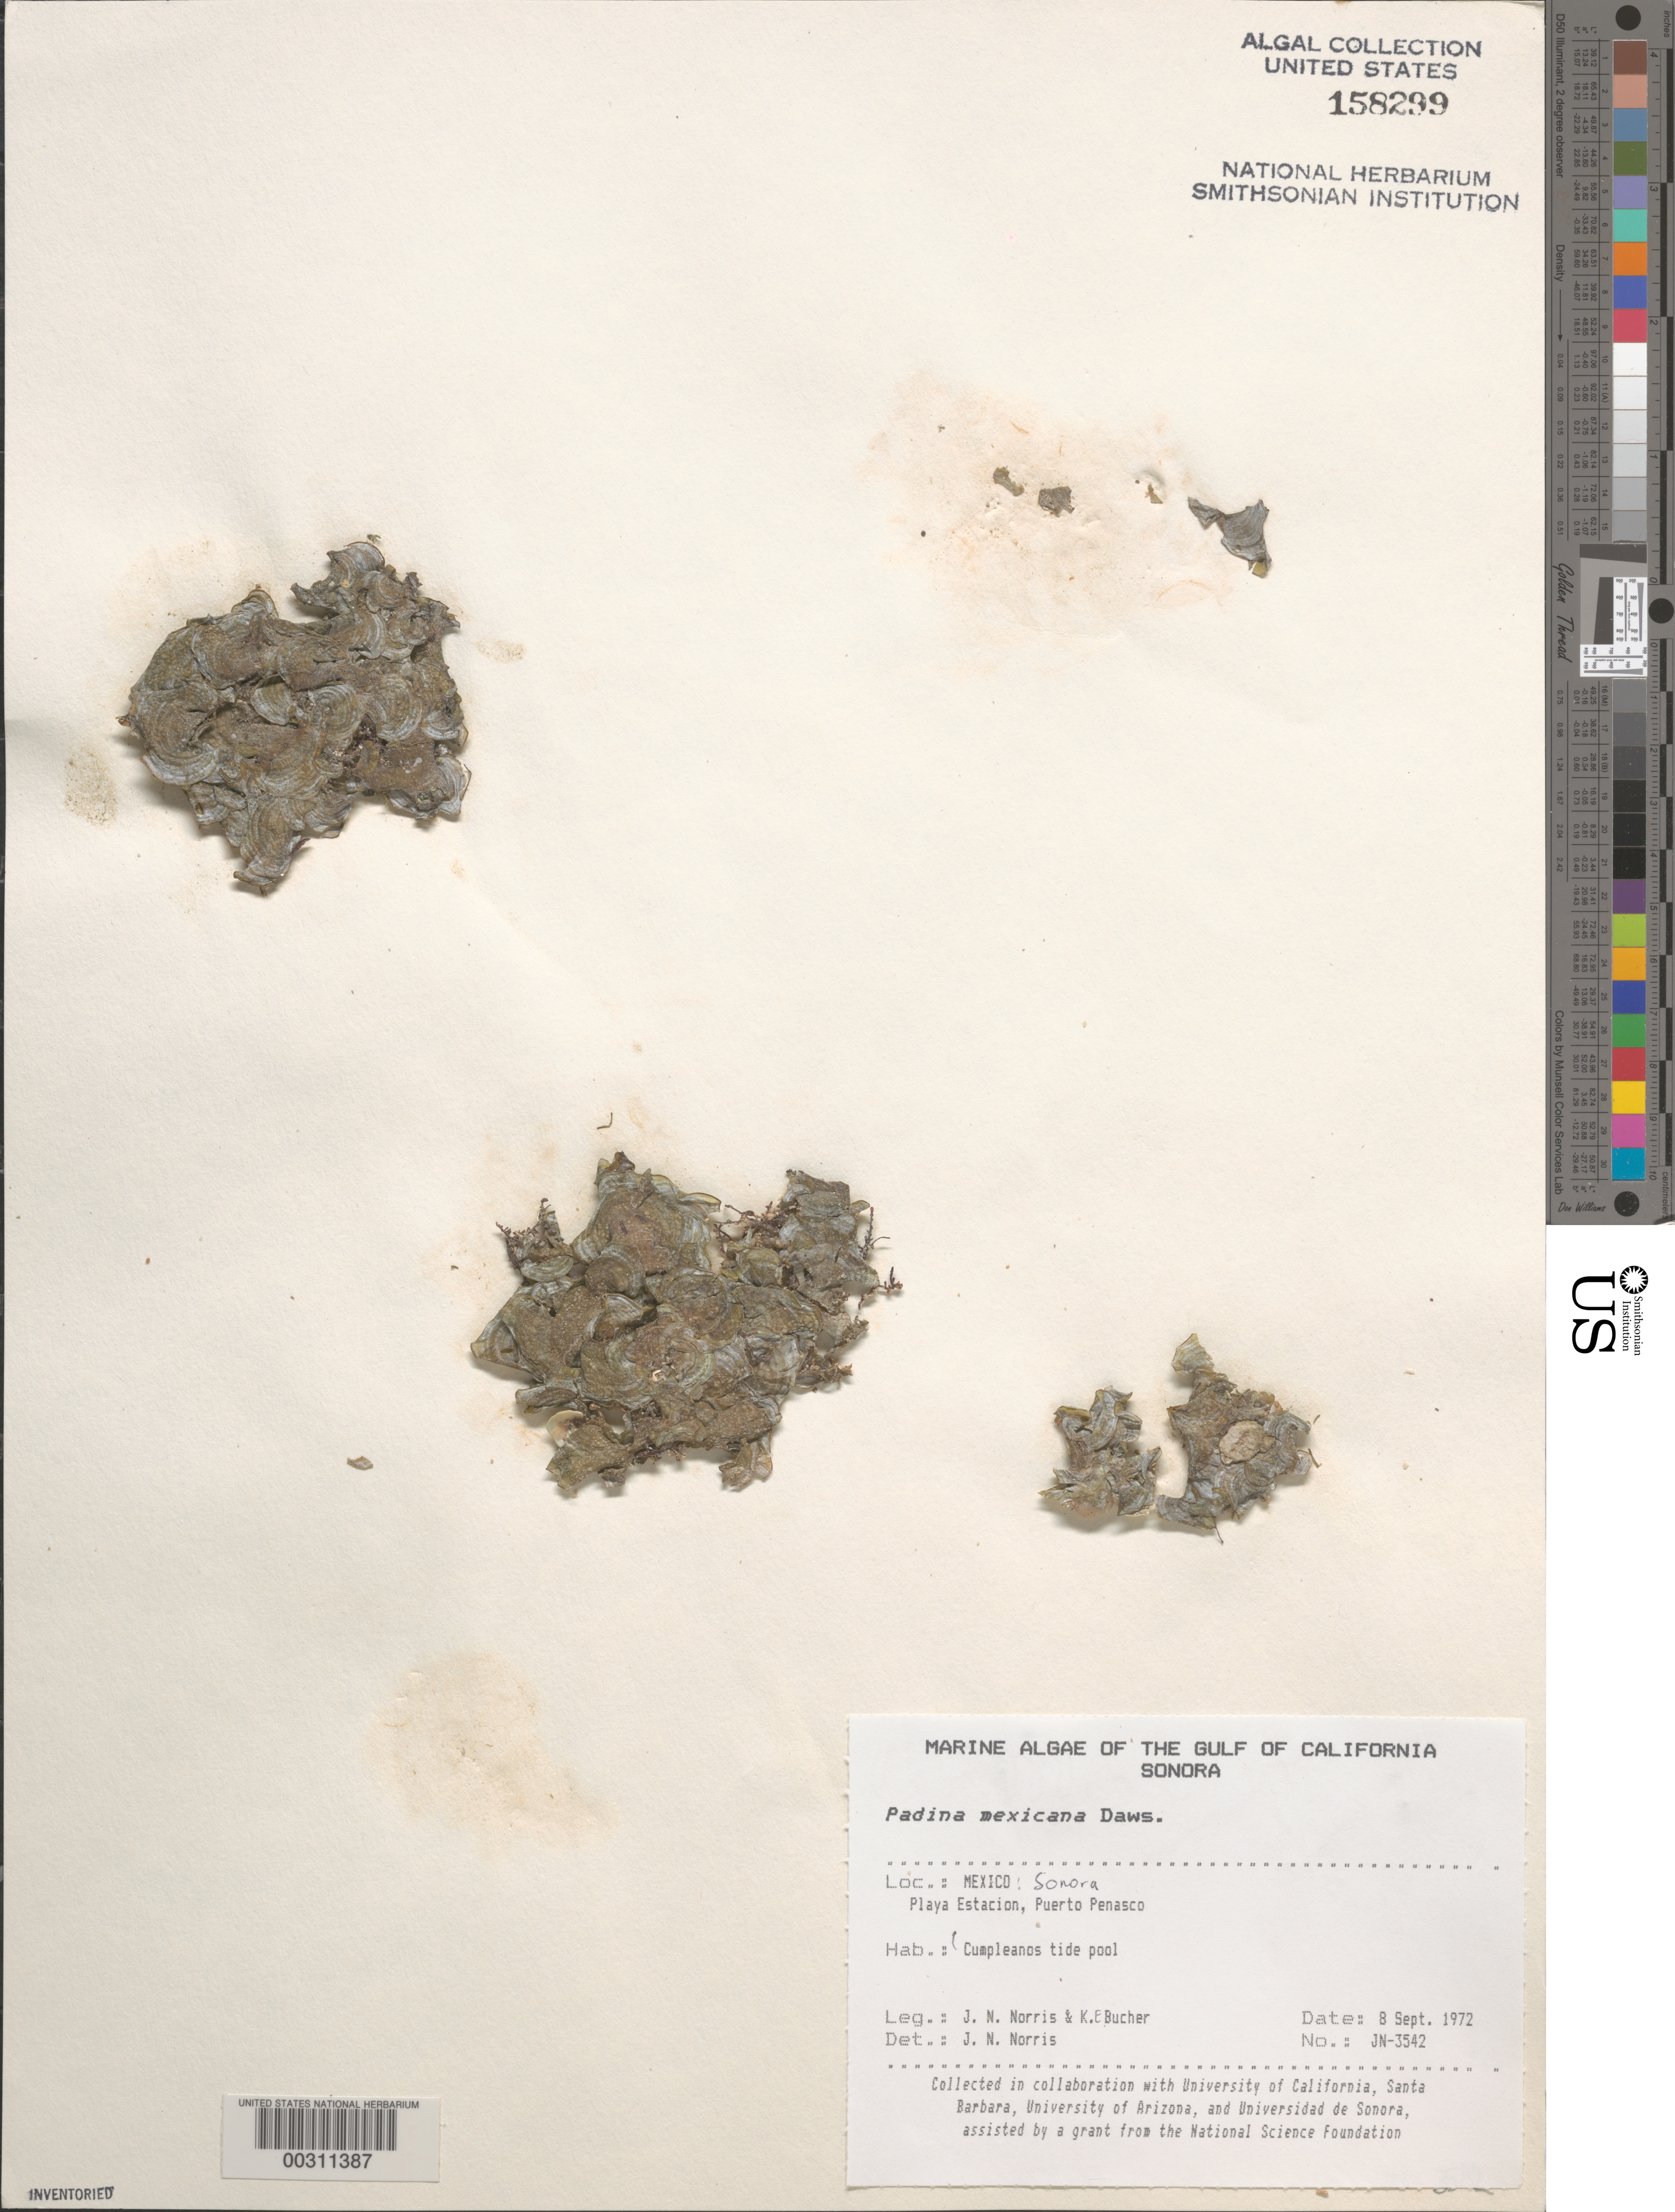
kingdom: Chromista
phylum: Ochrophyta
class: Phaeophyceae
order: Dictyotales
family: Dictyotaceae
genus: Padina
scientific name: Padina mexicana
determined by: Norris, James N.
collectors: J. N. Norris & K. E. Bucher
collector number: JN-3542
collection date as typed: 08 Sep 1972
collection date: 1972-09-08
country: Mexico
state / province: Sonora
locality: Playa Estacion, Puerto Penasco, Cumpleanos tide pool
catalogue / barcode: US 158299